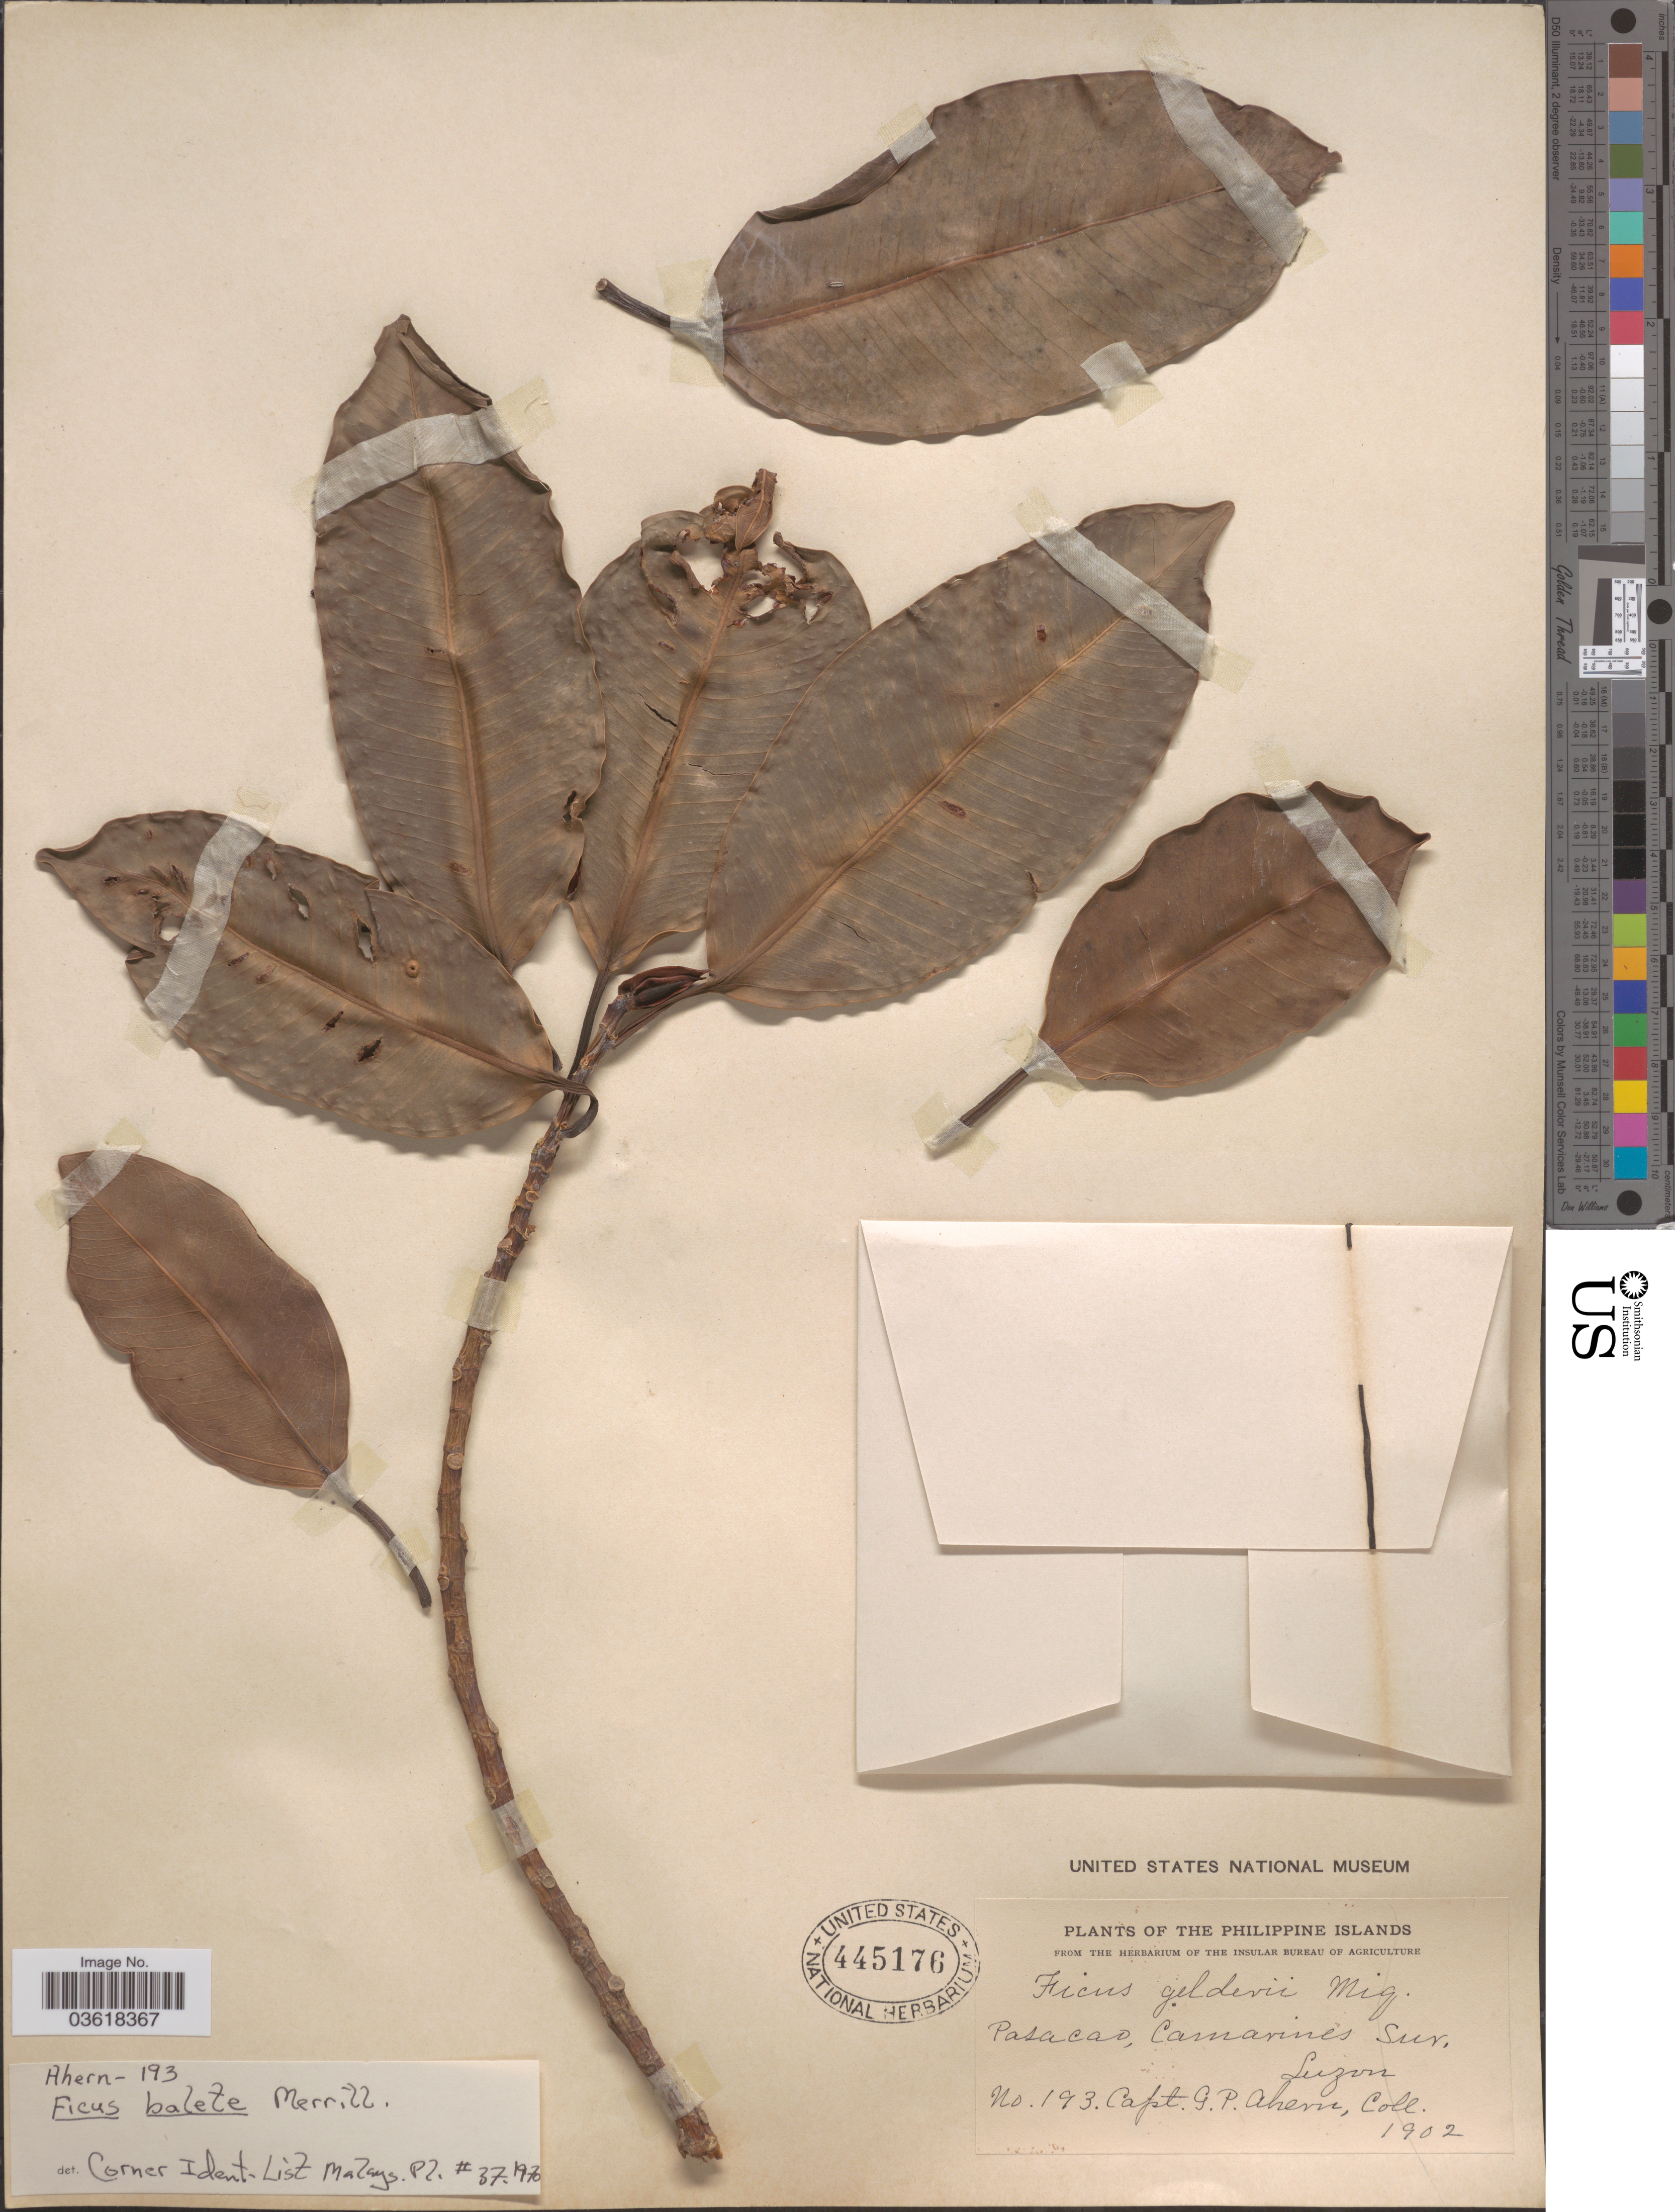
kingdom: Plantae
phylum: Tracheophyta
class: Magnoliopsida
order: Rosales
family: Moraceae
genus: Ficus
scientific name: Ficus balete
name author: Merr.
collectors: G. Ahern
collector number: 193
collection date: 1902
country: Philippines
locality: Pasacao, Camarines Sur, Luzon.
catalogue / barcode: US 445176